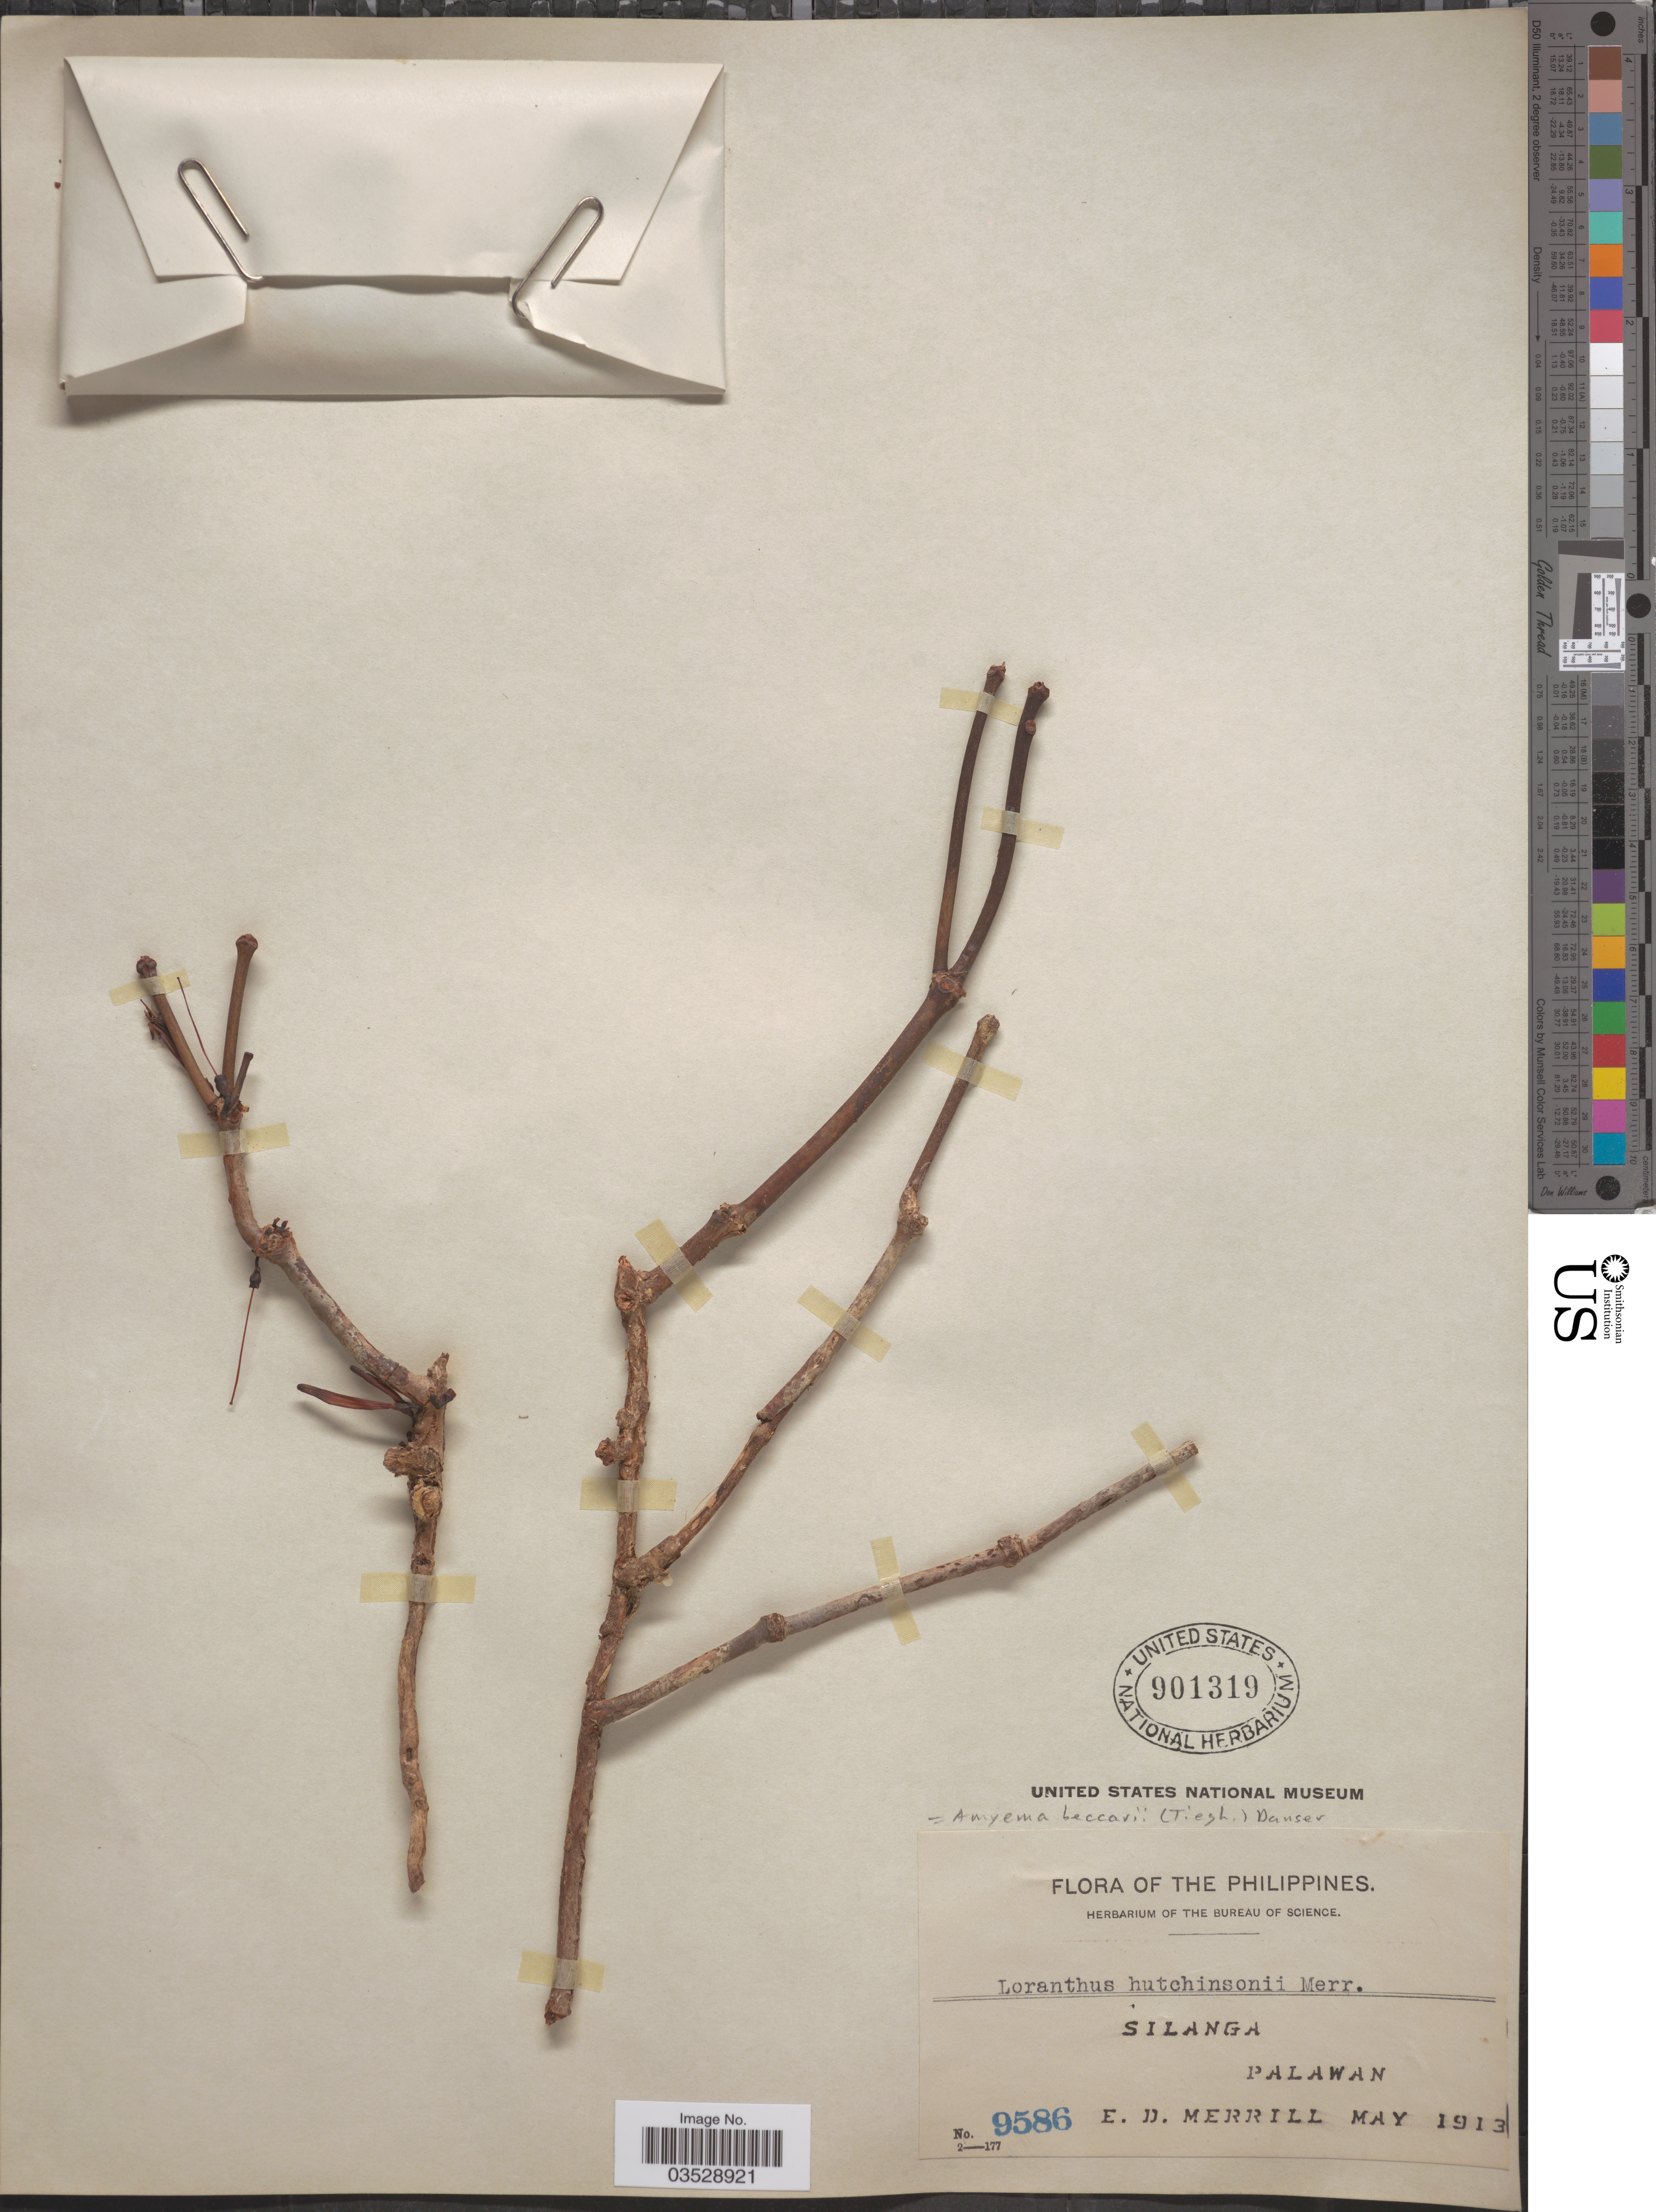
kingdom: Plantae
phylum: Tracheophyta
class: Magnoliopsida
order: Santalales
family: Loranthaceae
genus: Amyema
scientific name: Amyema beccarii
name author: (Tiegh.) Danser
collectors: E. D. Merrill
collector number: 9586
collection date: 1913-05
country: Philippines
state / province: Mimaropa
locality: Silanga, Palawan.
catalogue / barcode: US 901319